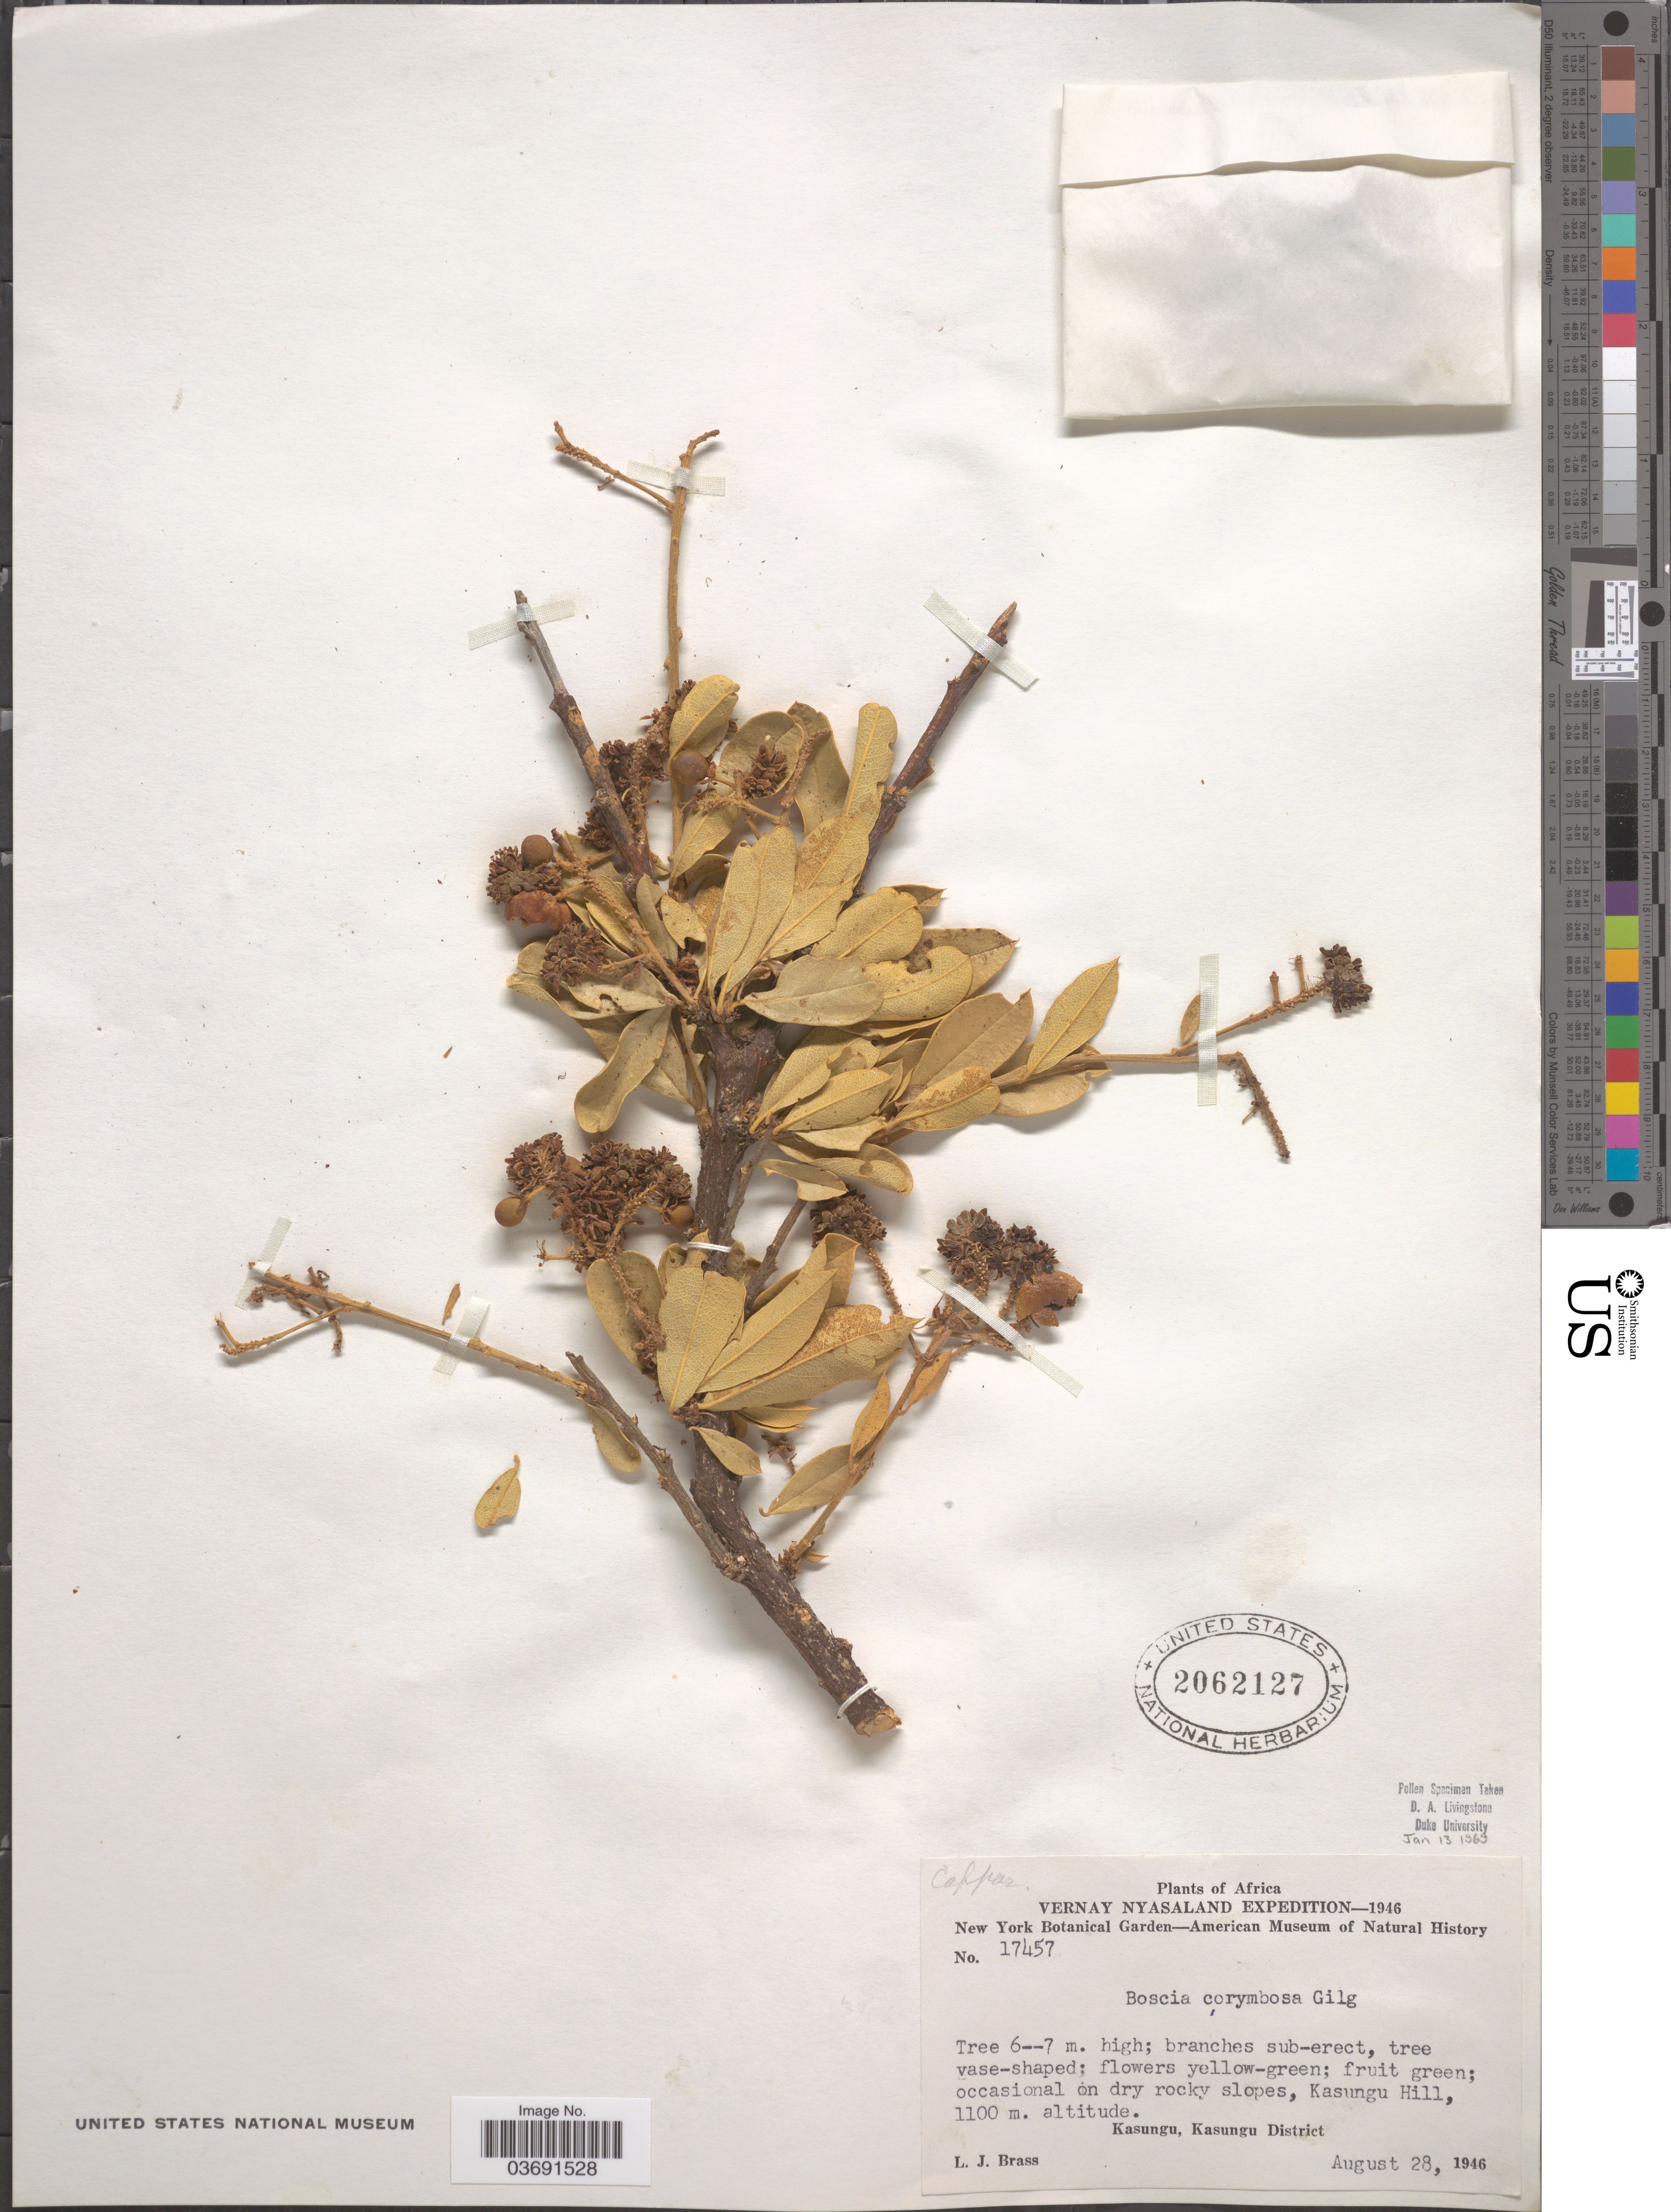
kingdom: Plantae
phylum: Tracheophyta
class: Magnoliopsida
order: Brassicales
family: Capparaceae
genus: Boscia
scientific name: Boscia corymbosa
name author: Gilg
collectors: L. J. Brass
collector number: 17457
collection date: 1946-08-28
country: Malawi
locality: Vernay Nyasaland. Kasungu Hill. Kasungu, Kasungu District.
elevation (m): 1100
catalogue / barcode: US 2062127